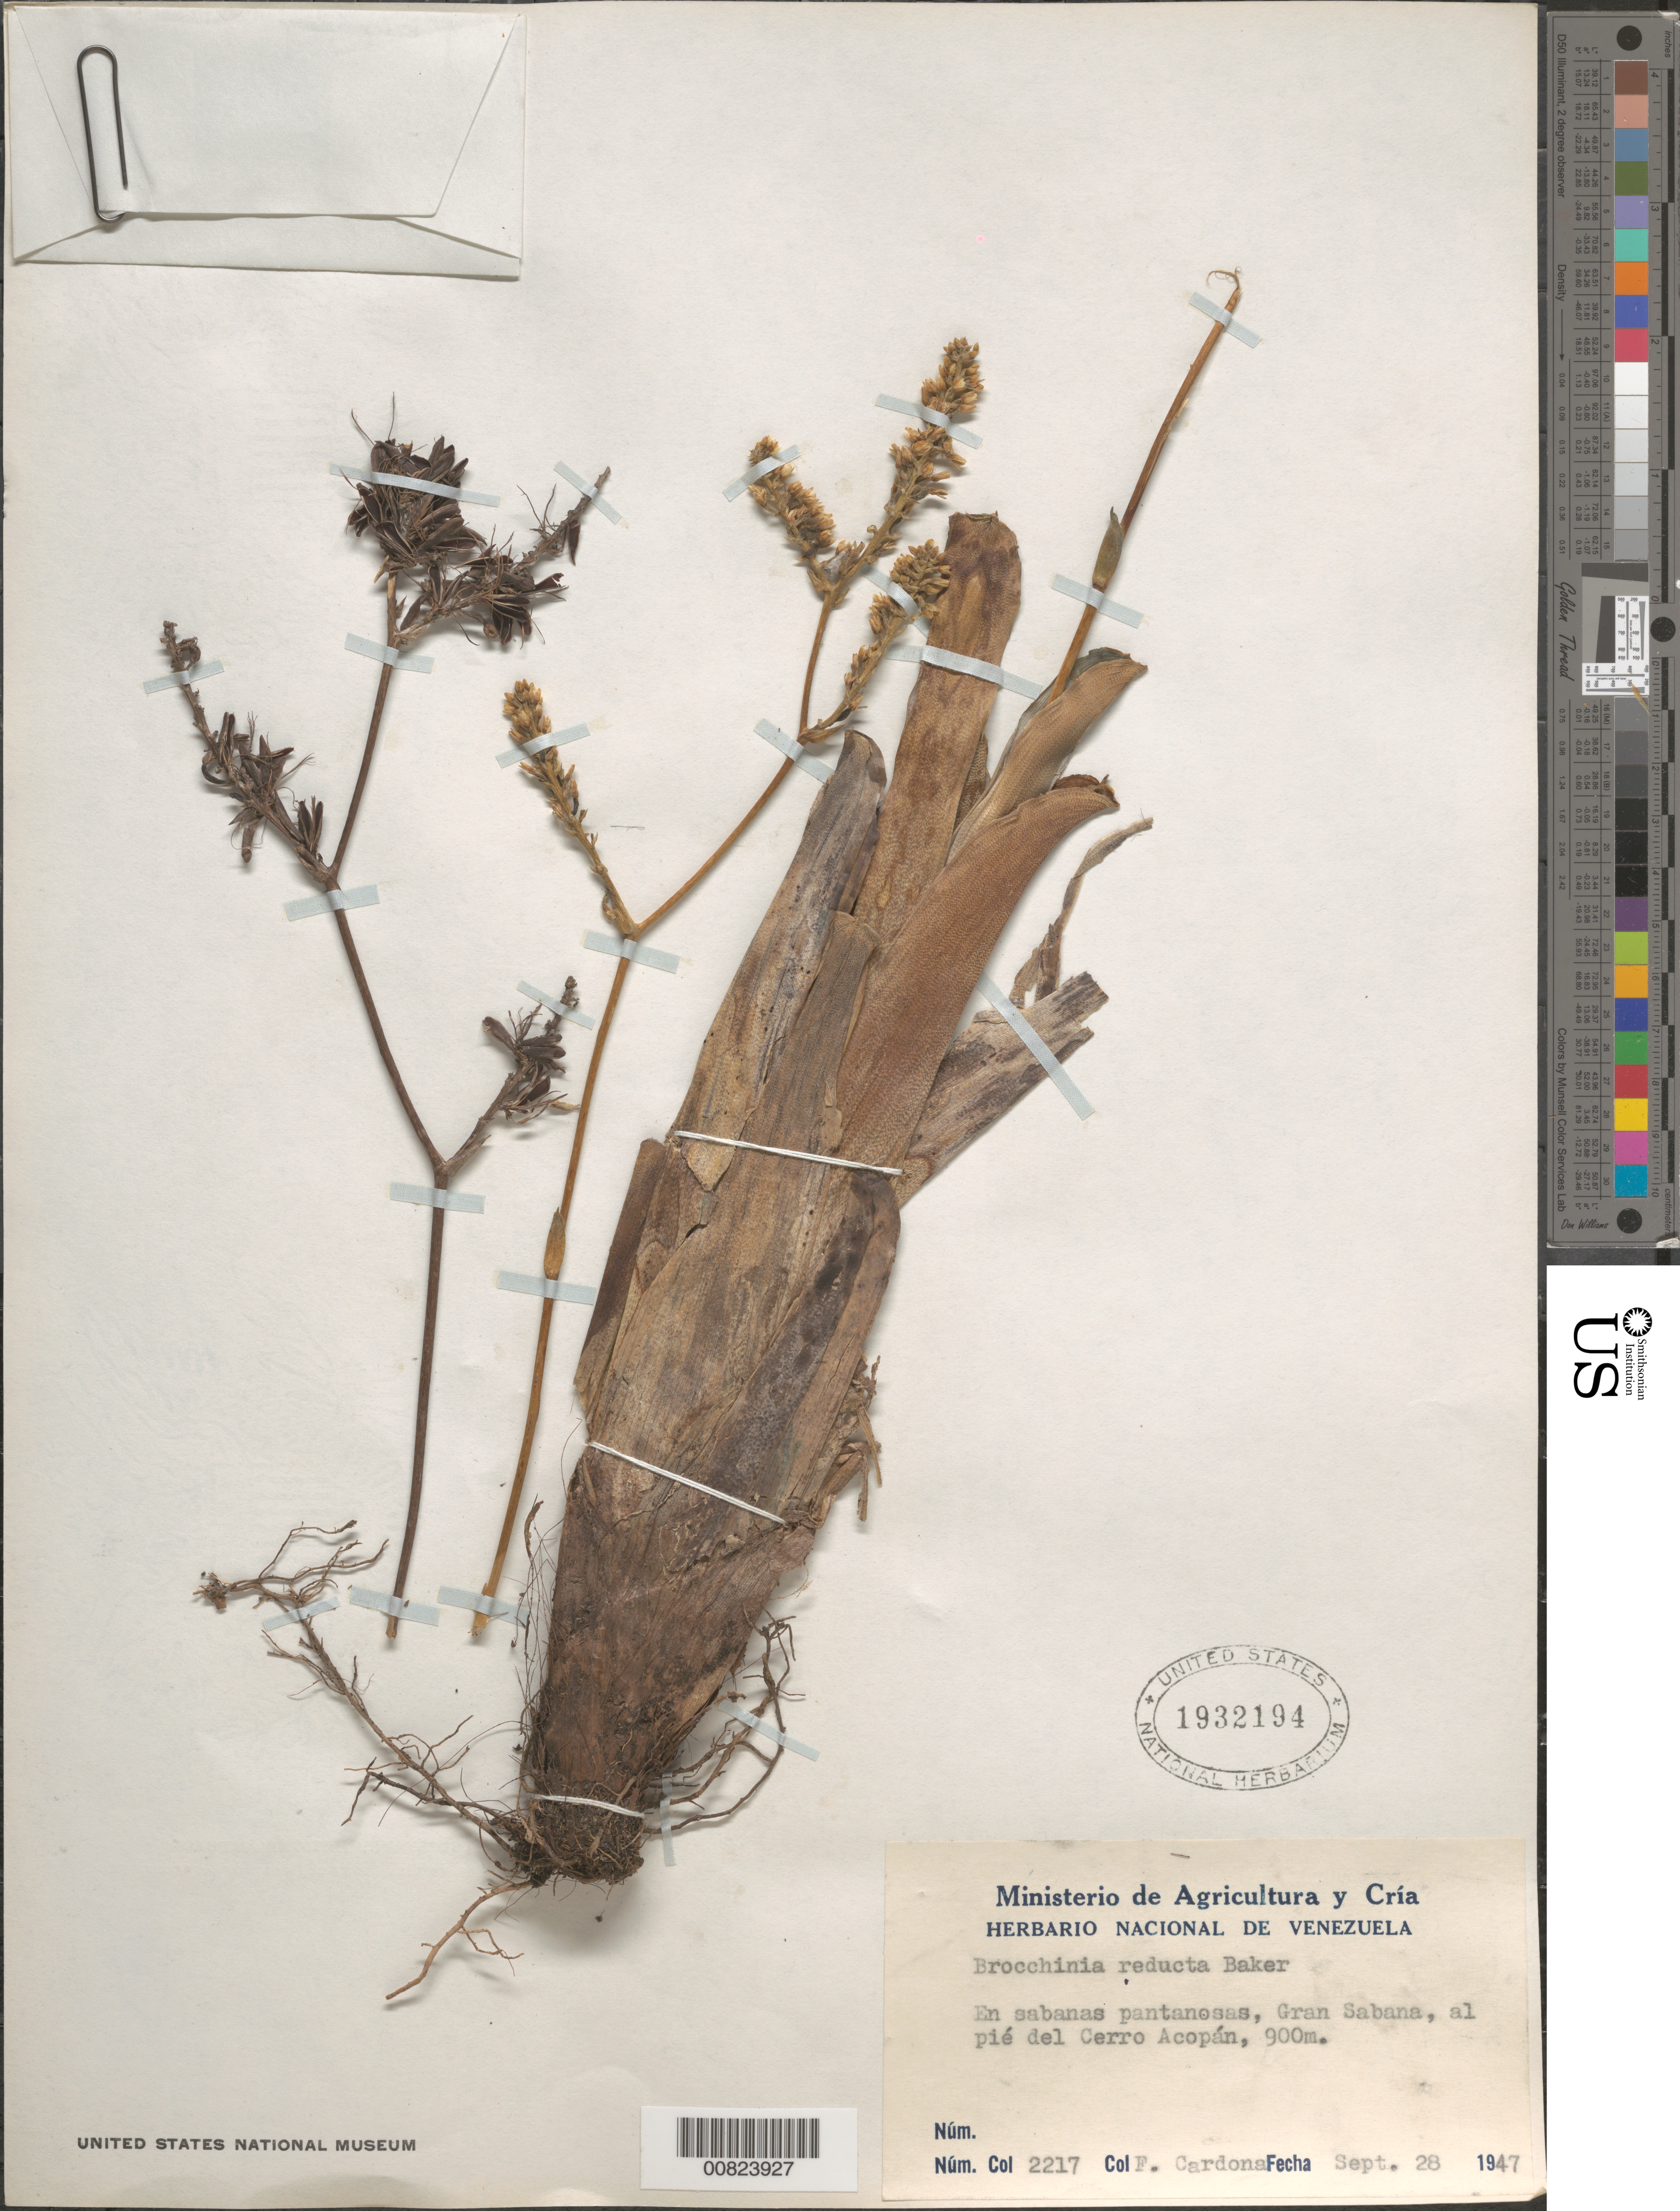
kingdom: Plantae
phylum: Tracheophyta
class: Liliopsida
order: Poales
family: Bromeliaceae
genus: Brocchinia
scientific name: Brocchinia reducta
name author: Baker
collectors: F. Cardona Puig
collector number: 2217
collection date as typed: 28-Sep-47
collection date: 1947-09-28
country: Venezuela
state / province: Bolívar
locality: Grand Sabana, al pié del Cerro Acopán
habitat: Sabanas pantanosas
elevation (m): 900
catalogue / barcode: US 1932194